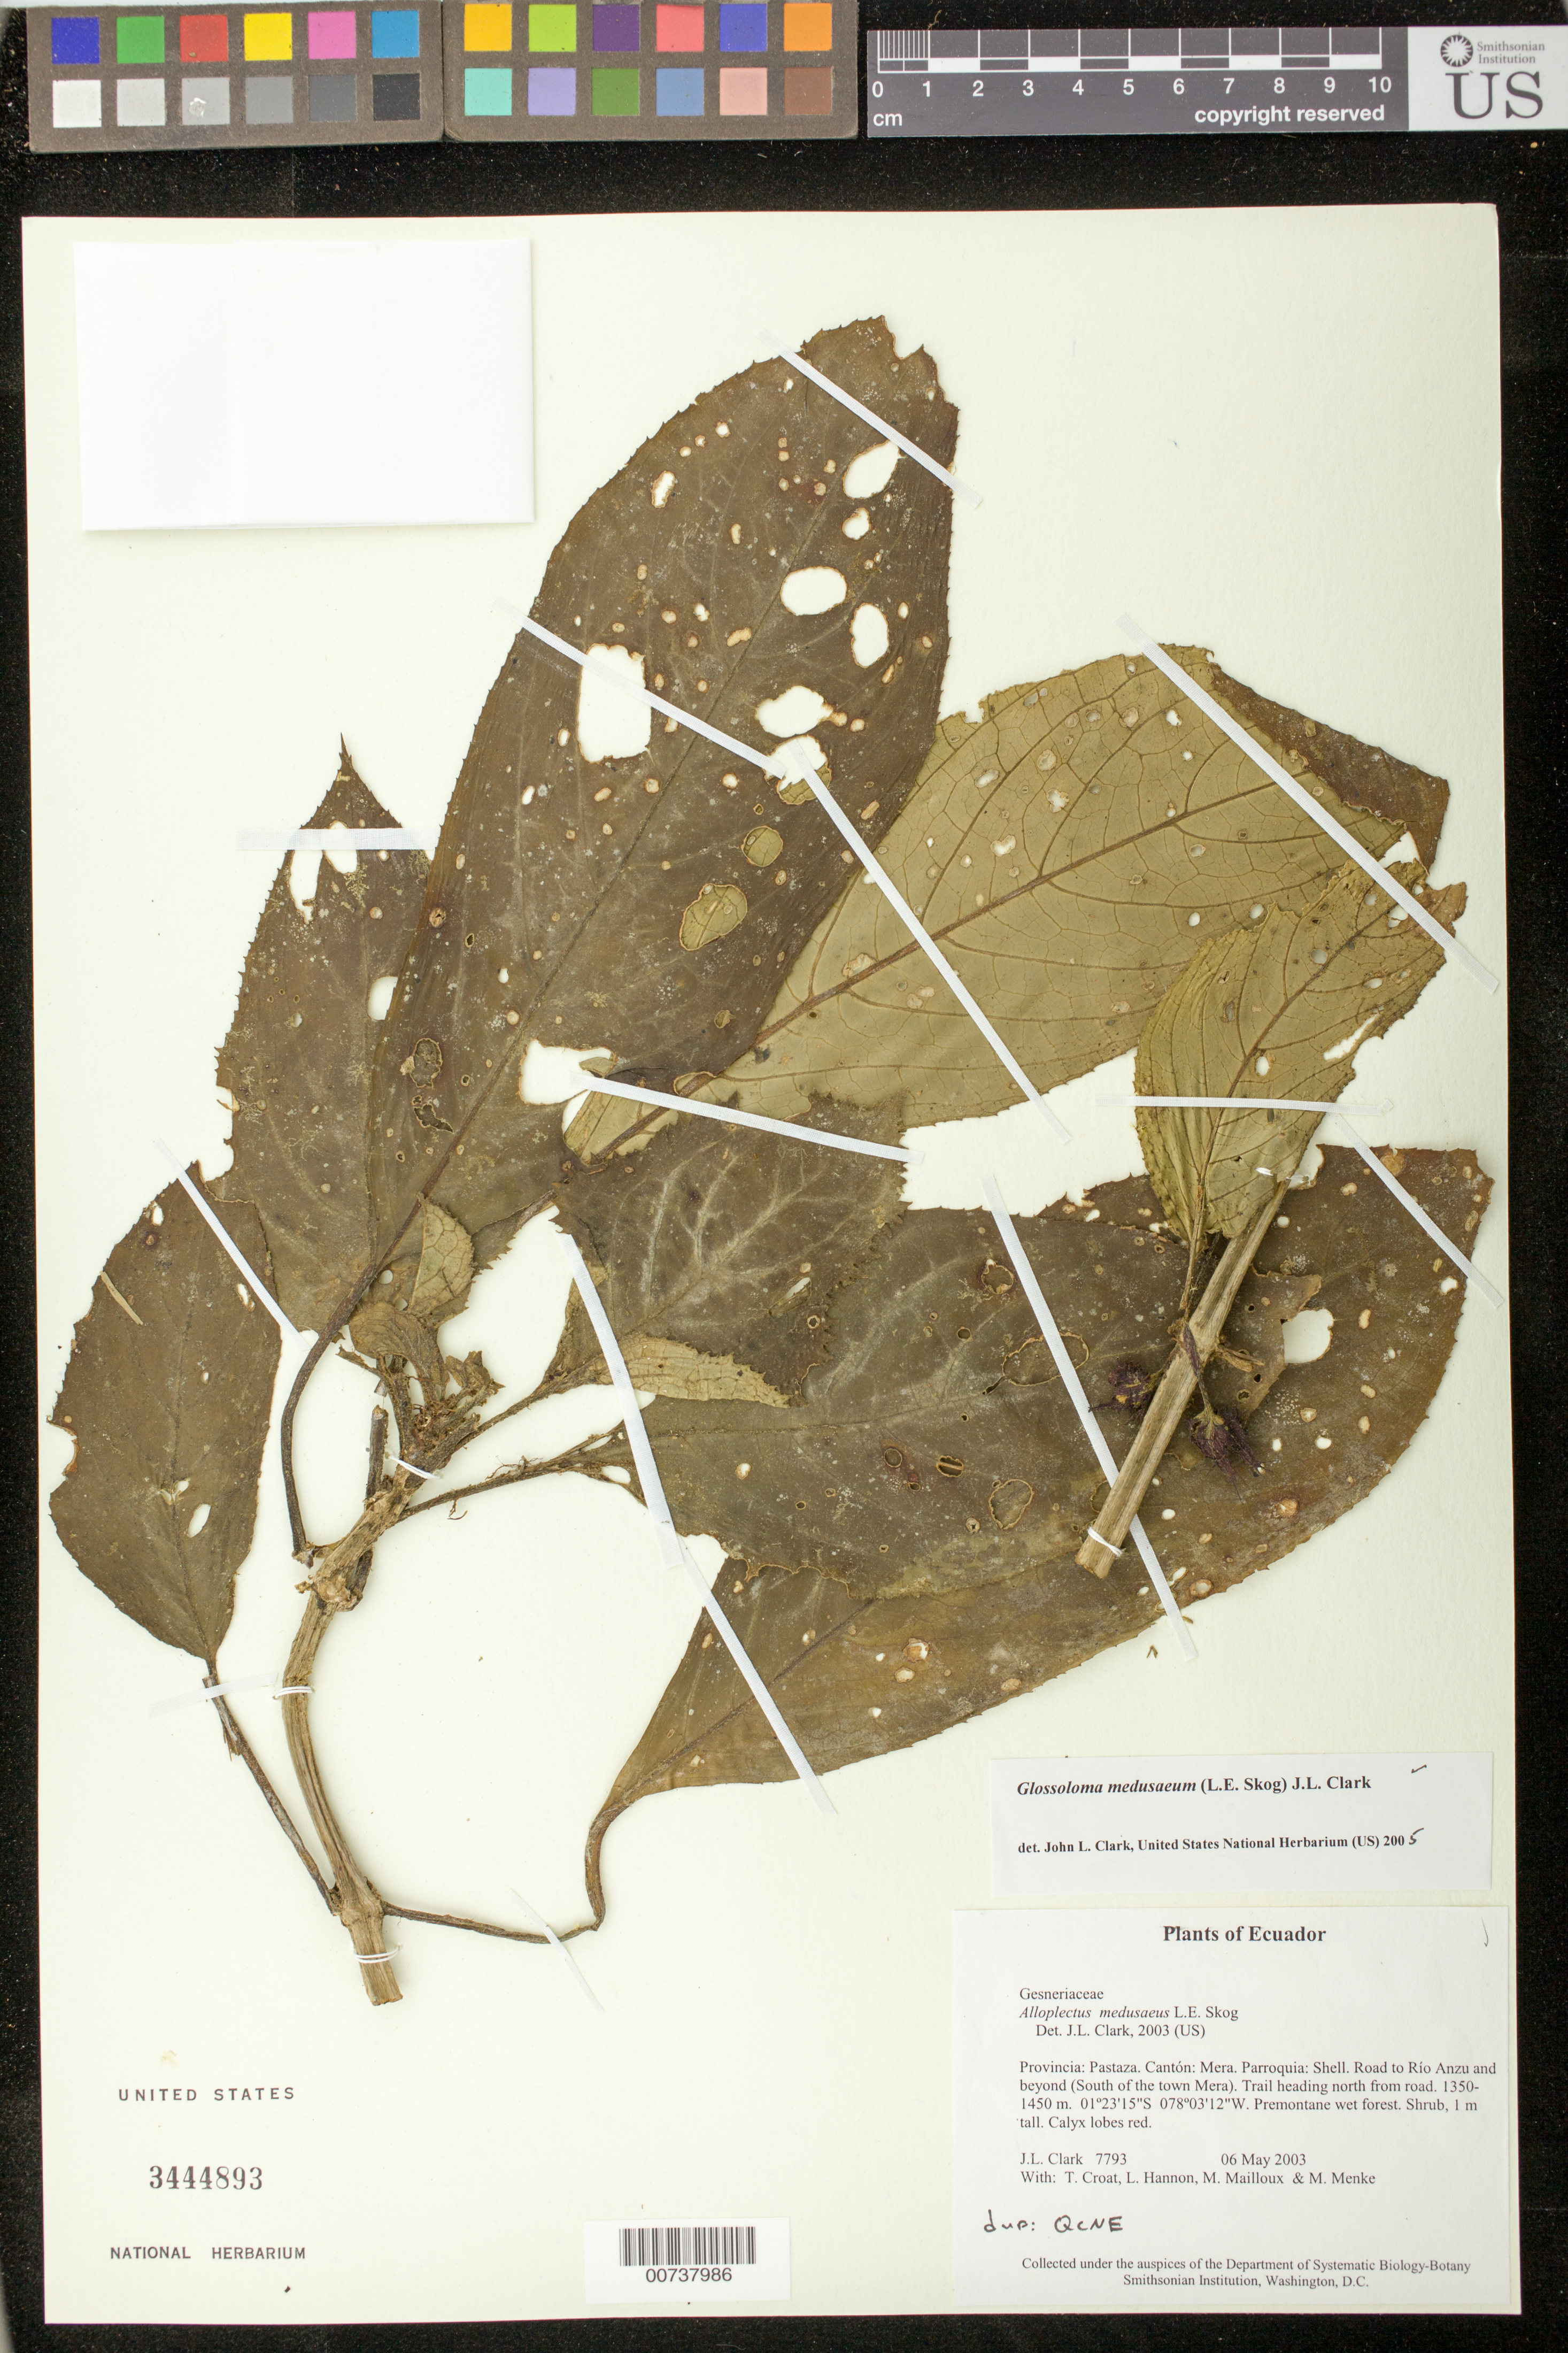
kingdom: Plantae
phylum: Tracheophyta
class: Magnoliopsida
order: Lamiales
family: Gesneriaceae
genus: Glossoloma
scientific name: Glossoloma medusaeum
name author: (L.E. Skog) J.L. Clark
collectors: J. L. Clark, T. B. Croat, L. Hannon, M. Mailloux & M. Menke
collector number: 7793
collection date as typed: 06 May 2003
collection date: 2003-05-06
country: Ecuador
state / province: Pastaza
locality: Mera. Parroquia: Shell. Road to Río Anzu and beyond (South of the town Mera). Trail heading north from road.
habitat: Premontane wet forest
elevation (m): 1350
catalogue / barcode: US 3444893